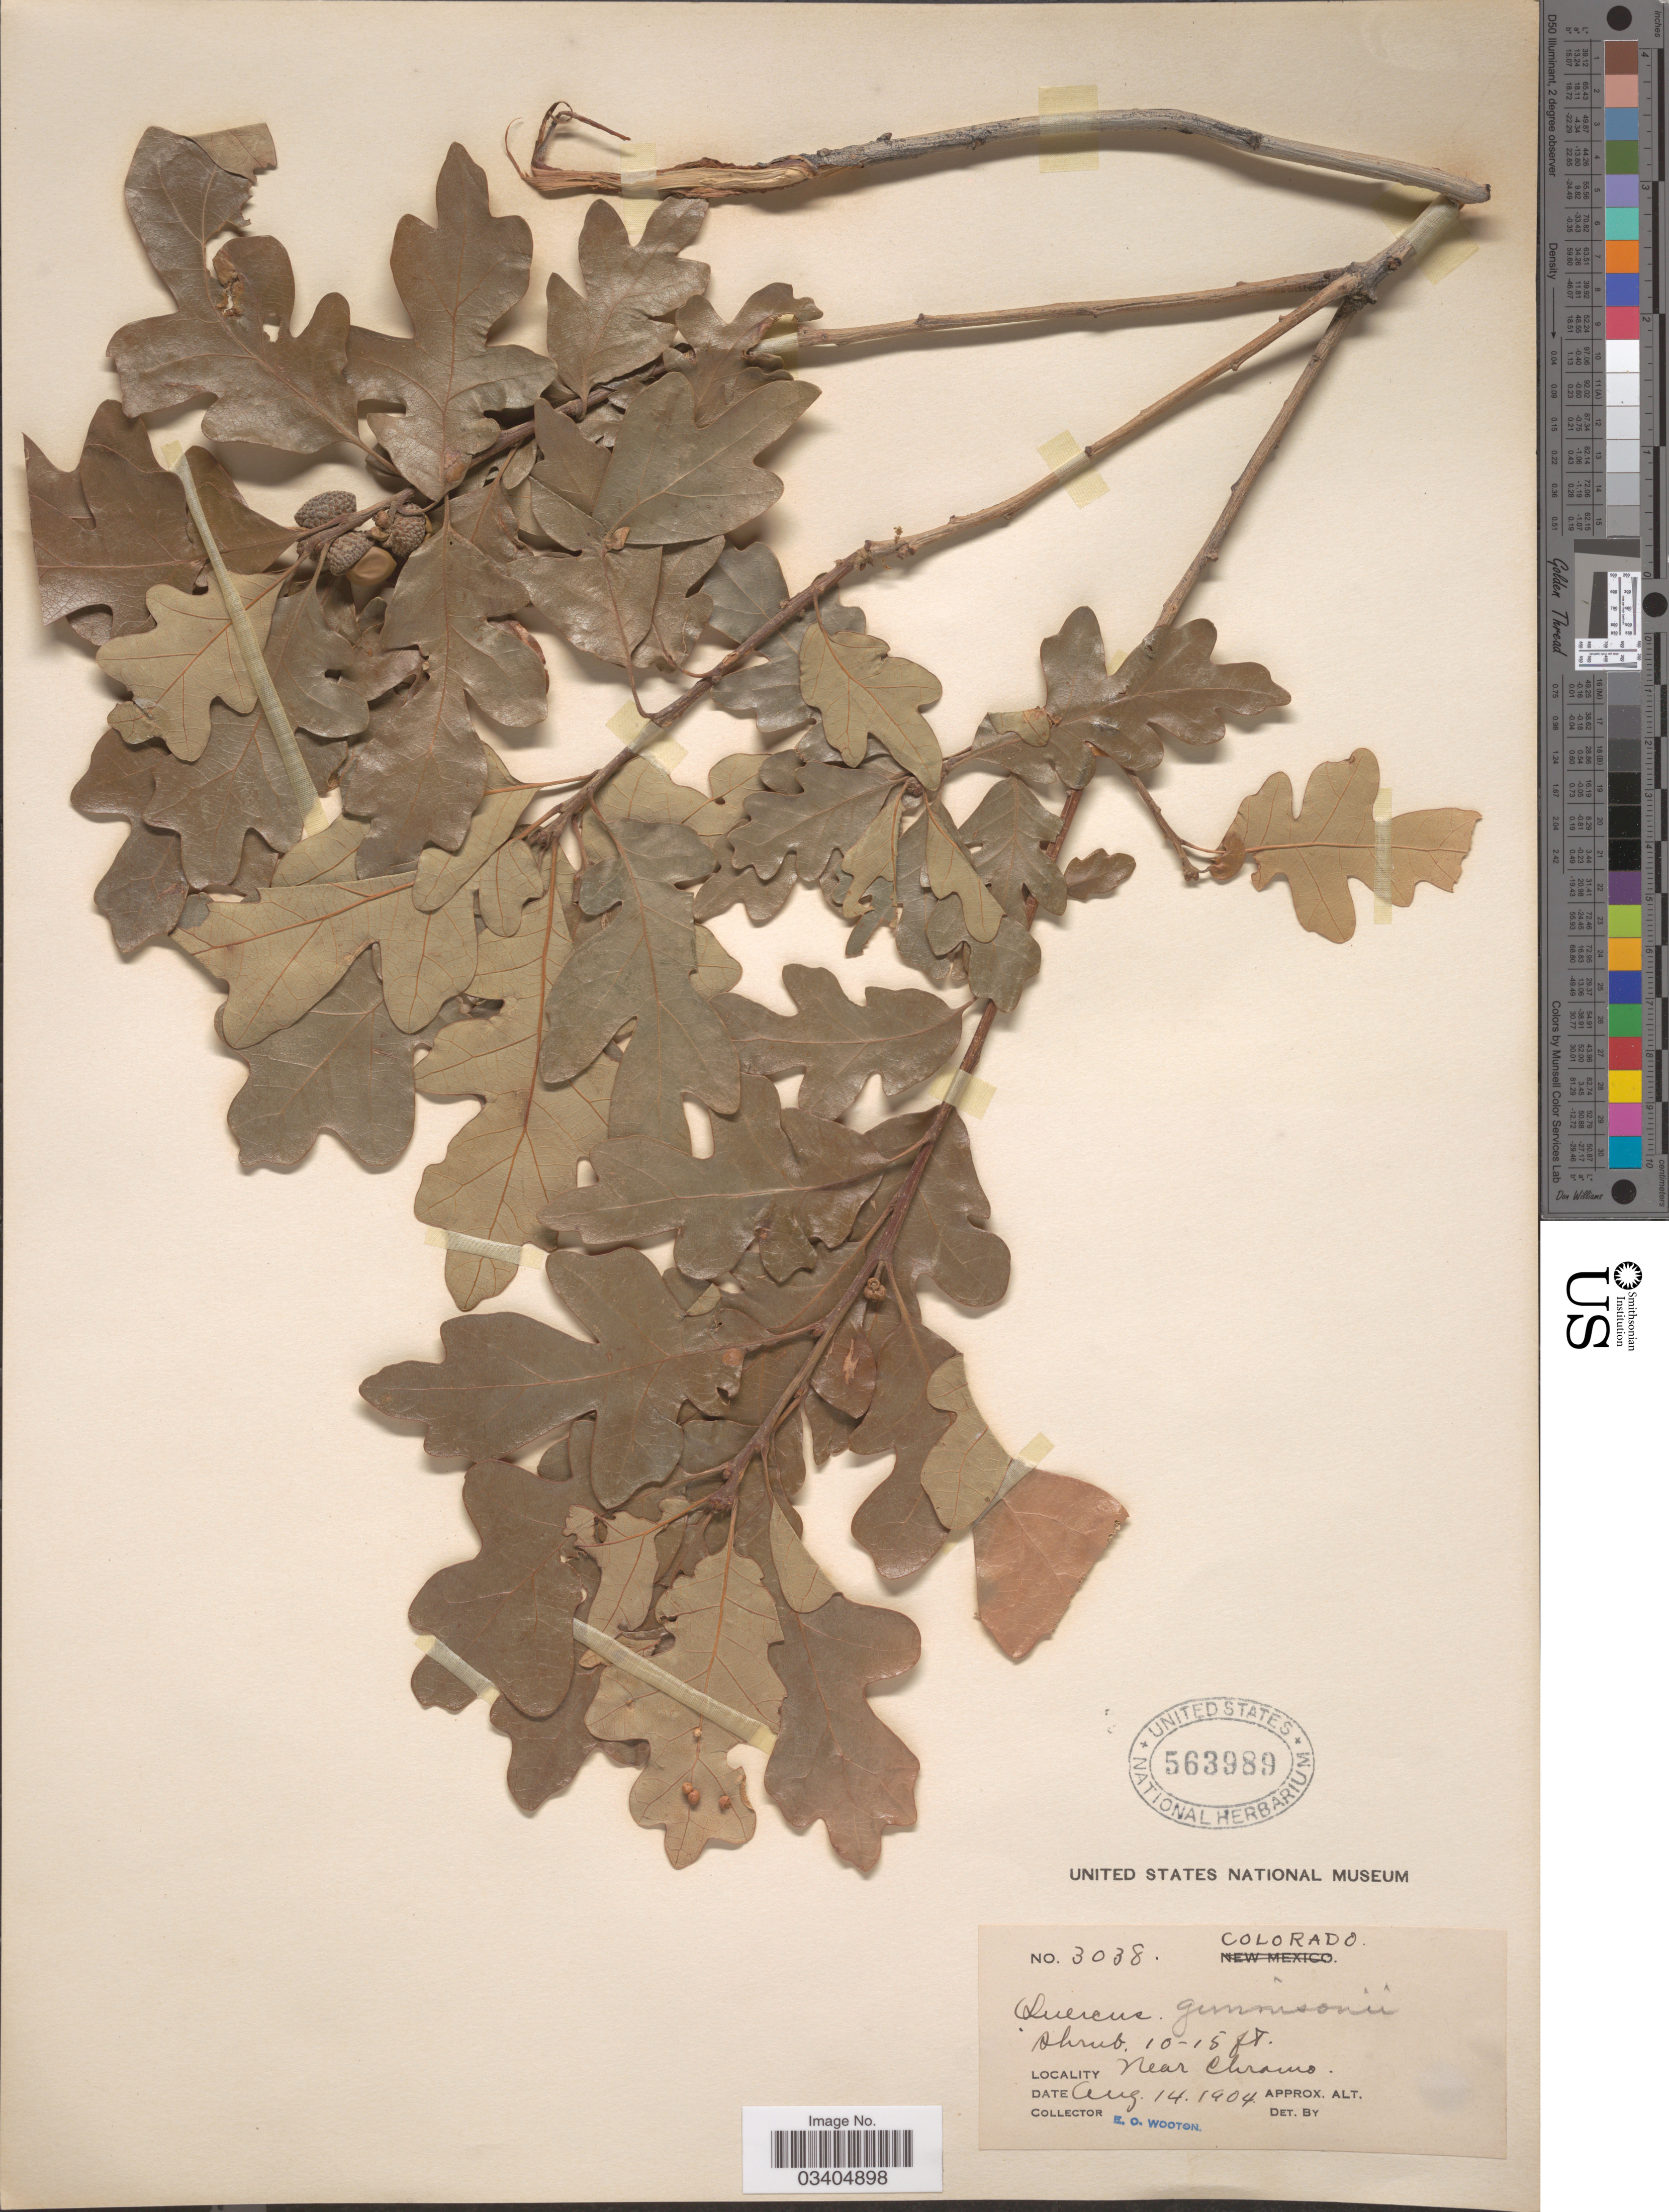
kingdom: Plantae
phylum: Tracheophyta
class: Magnoliopsida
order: Fagales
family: Fagaceae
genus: Quercus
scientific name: Quercus gambelii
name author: Nutt.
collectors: E. O. Wooton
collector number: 3038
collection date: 1904-08-14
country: United States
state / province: Colorado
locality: Near Chromo.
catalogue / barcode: US 563989